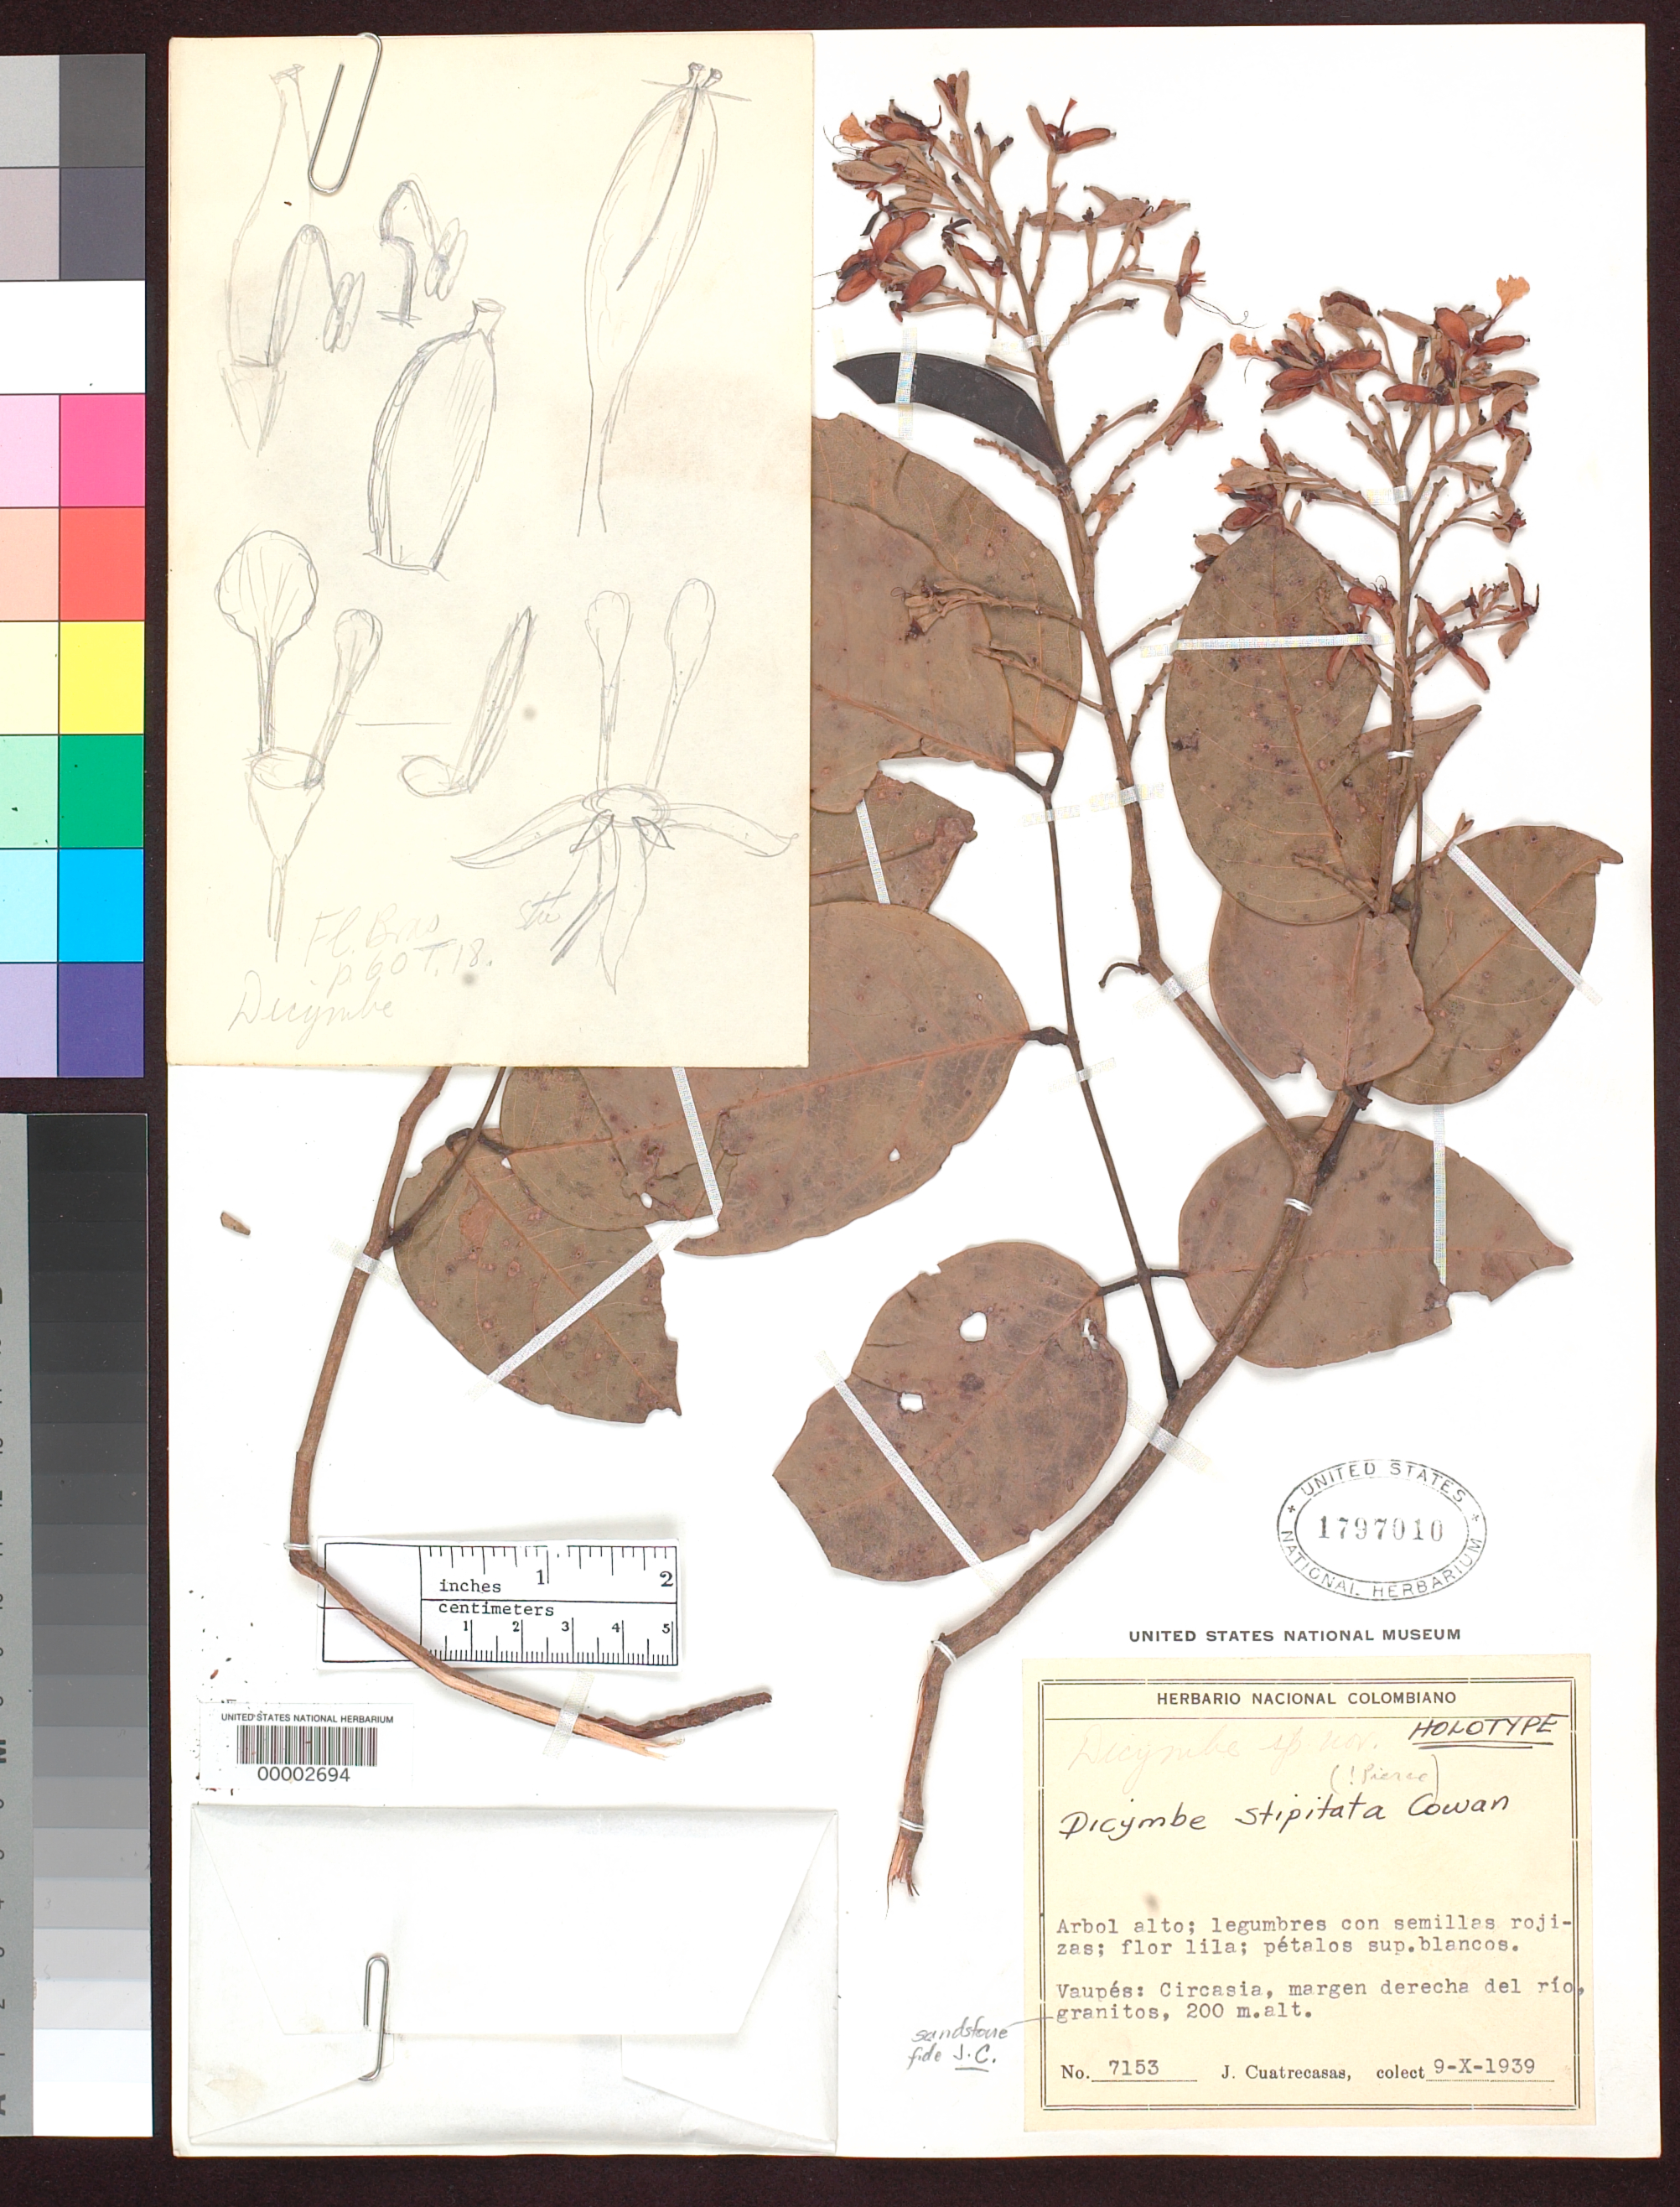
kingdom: Plantae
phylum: Tracheophyta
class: Magnoliopsida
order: Fabales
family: Fabaceae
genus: Dicymbe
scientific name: Dicymbe stipitata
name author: R.S. Cowan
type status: Holotype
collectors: J. Cuatrecasas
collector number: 7153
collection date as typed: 09 Oct 1939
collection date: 1939-10-09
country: Colombia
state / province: Vaupés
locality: Circasia.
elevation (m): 700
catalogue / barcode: US 1797010